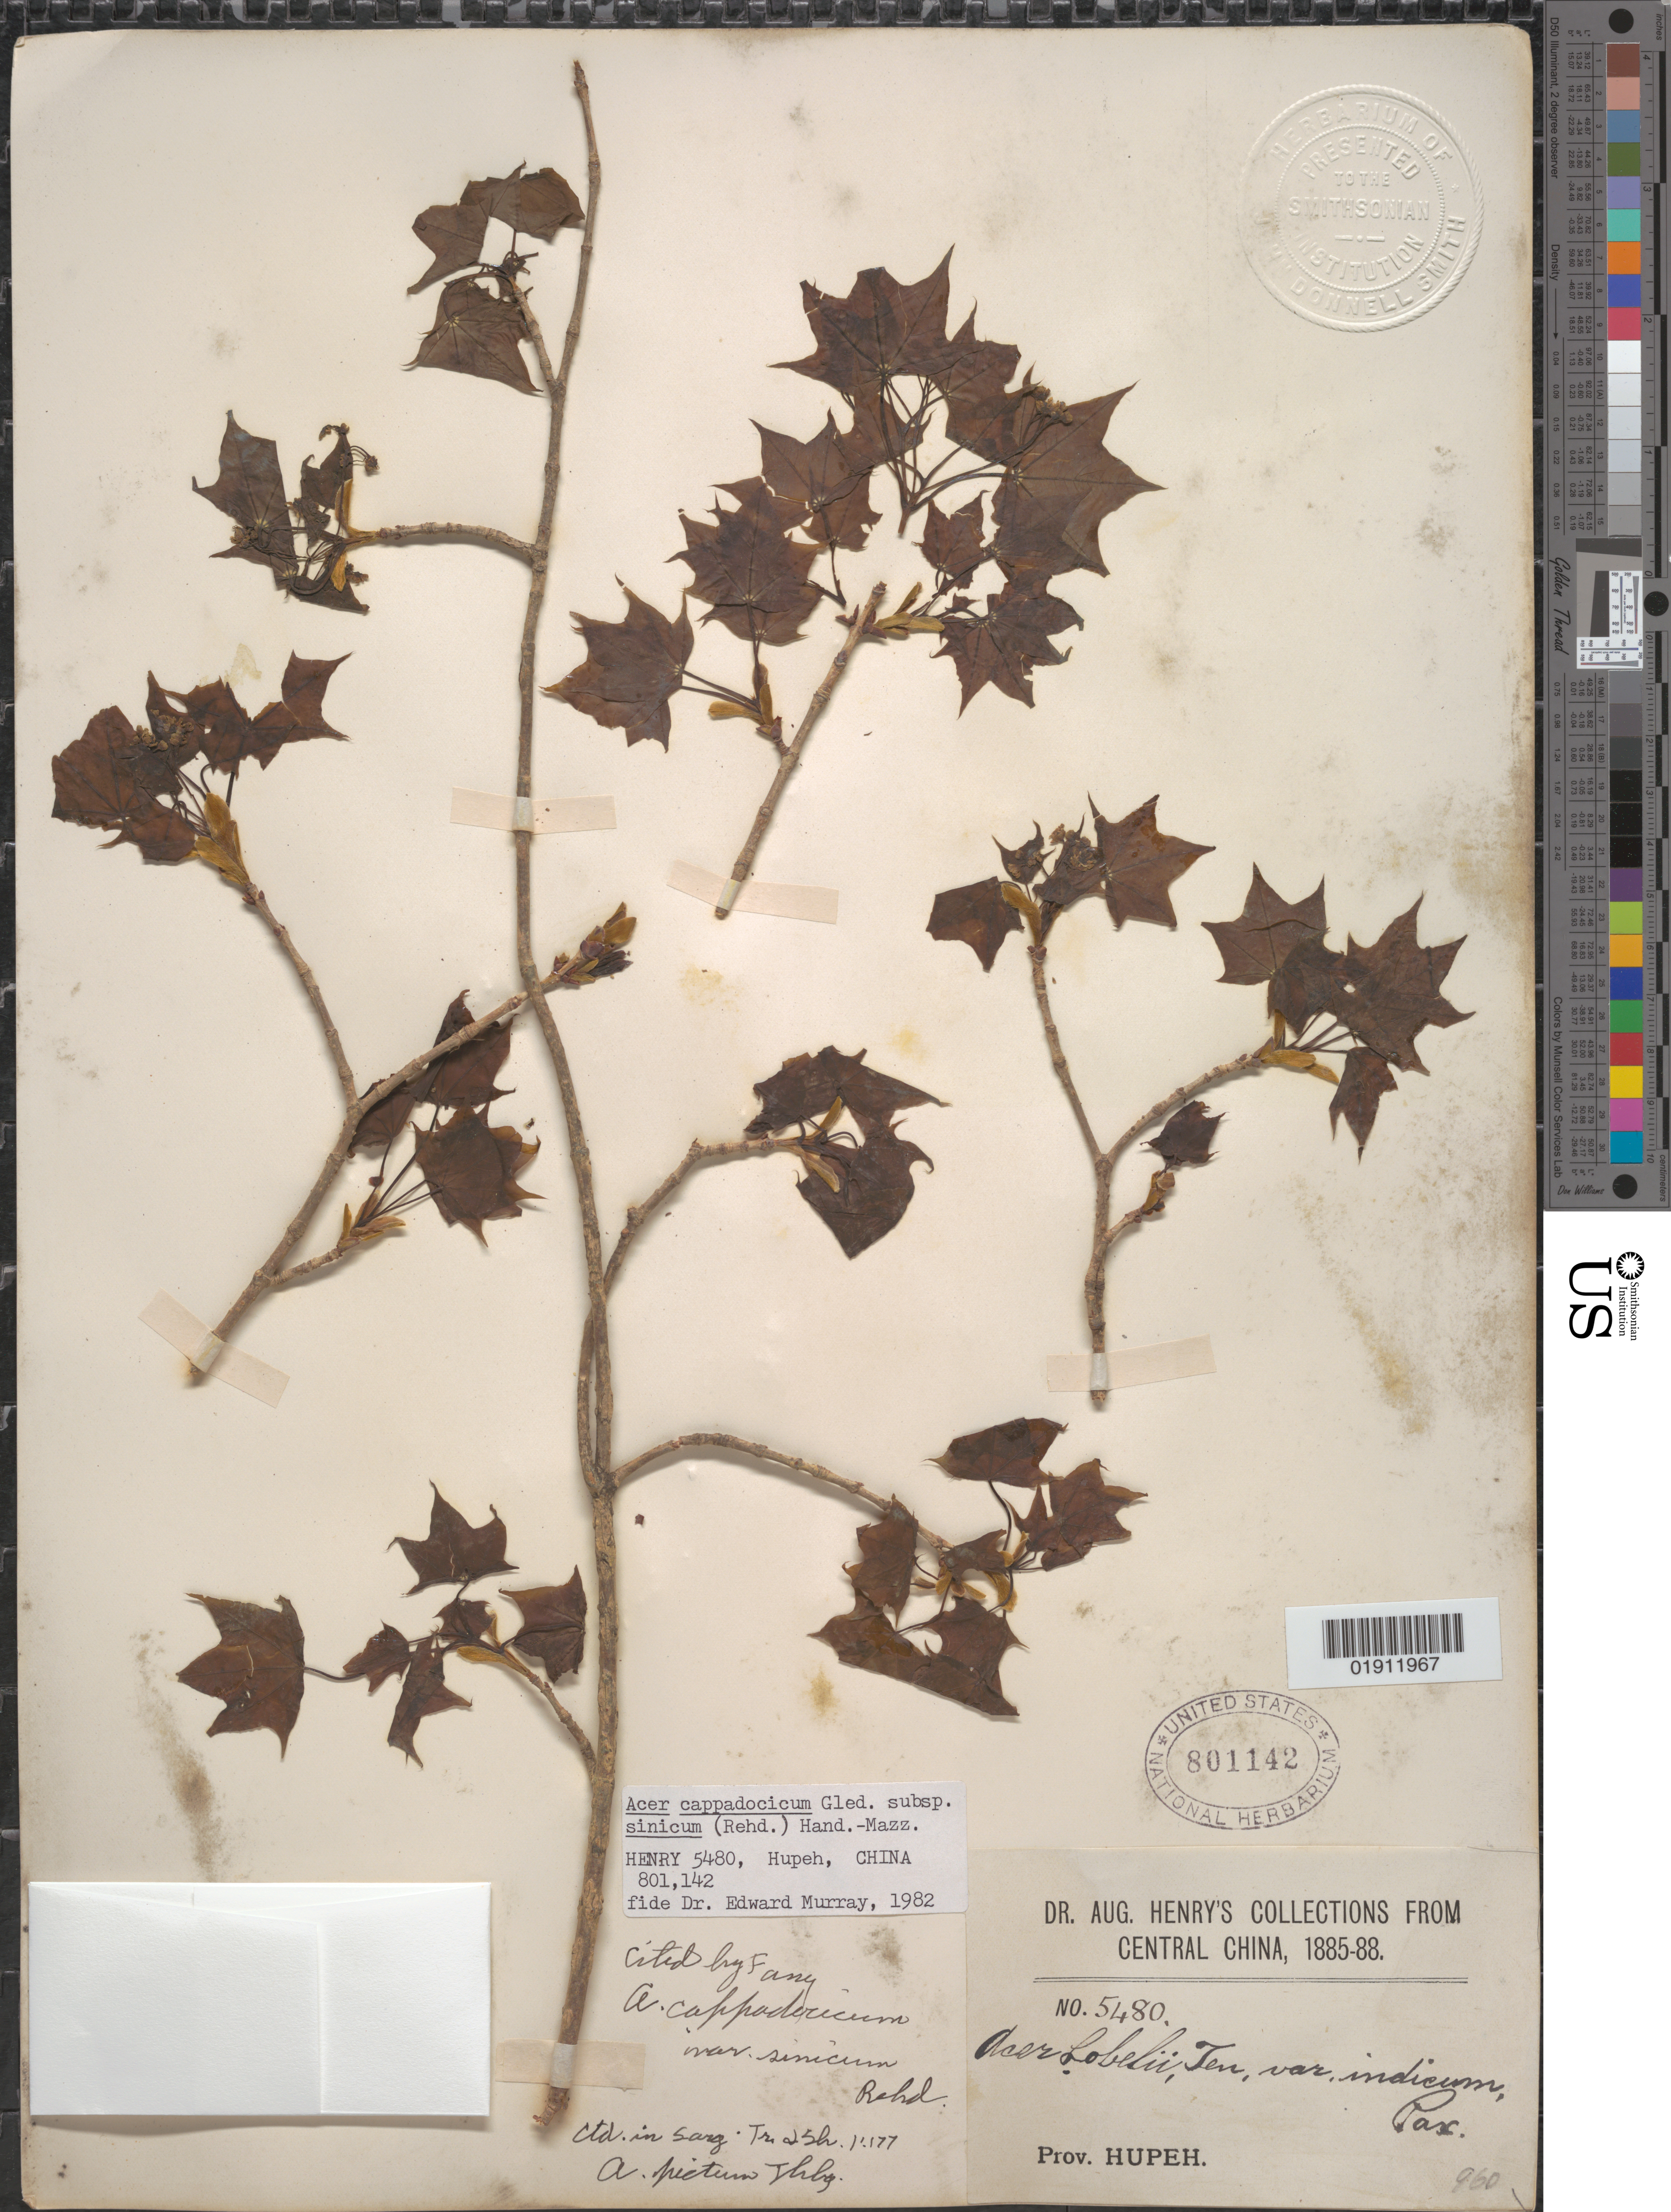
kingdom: Plantae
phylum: Tracheophyta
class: Magnoliopsida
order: Sapindales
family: Sapindaceae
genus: Acer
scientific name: Acer cappadocicum subsp. sinicum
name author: (Rehder) Hand.-Mazz.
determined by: Murray, Edward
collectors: A. Henry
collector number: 5480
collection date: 1885/1888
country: China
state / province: Hubei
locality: Hupeh [Hubei]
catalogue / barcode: US 801142